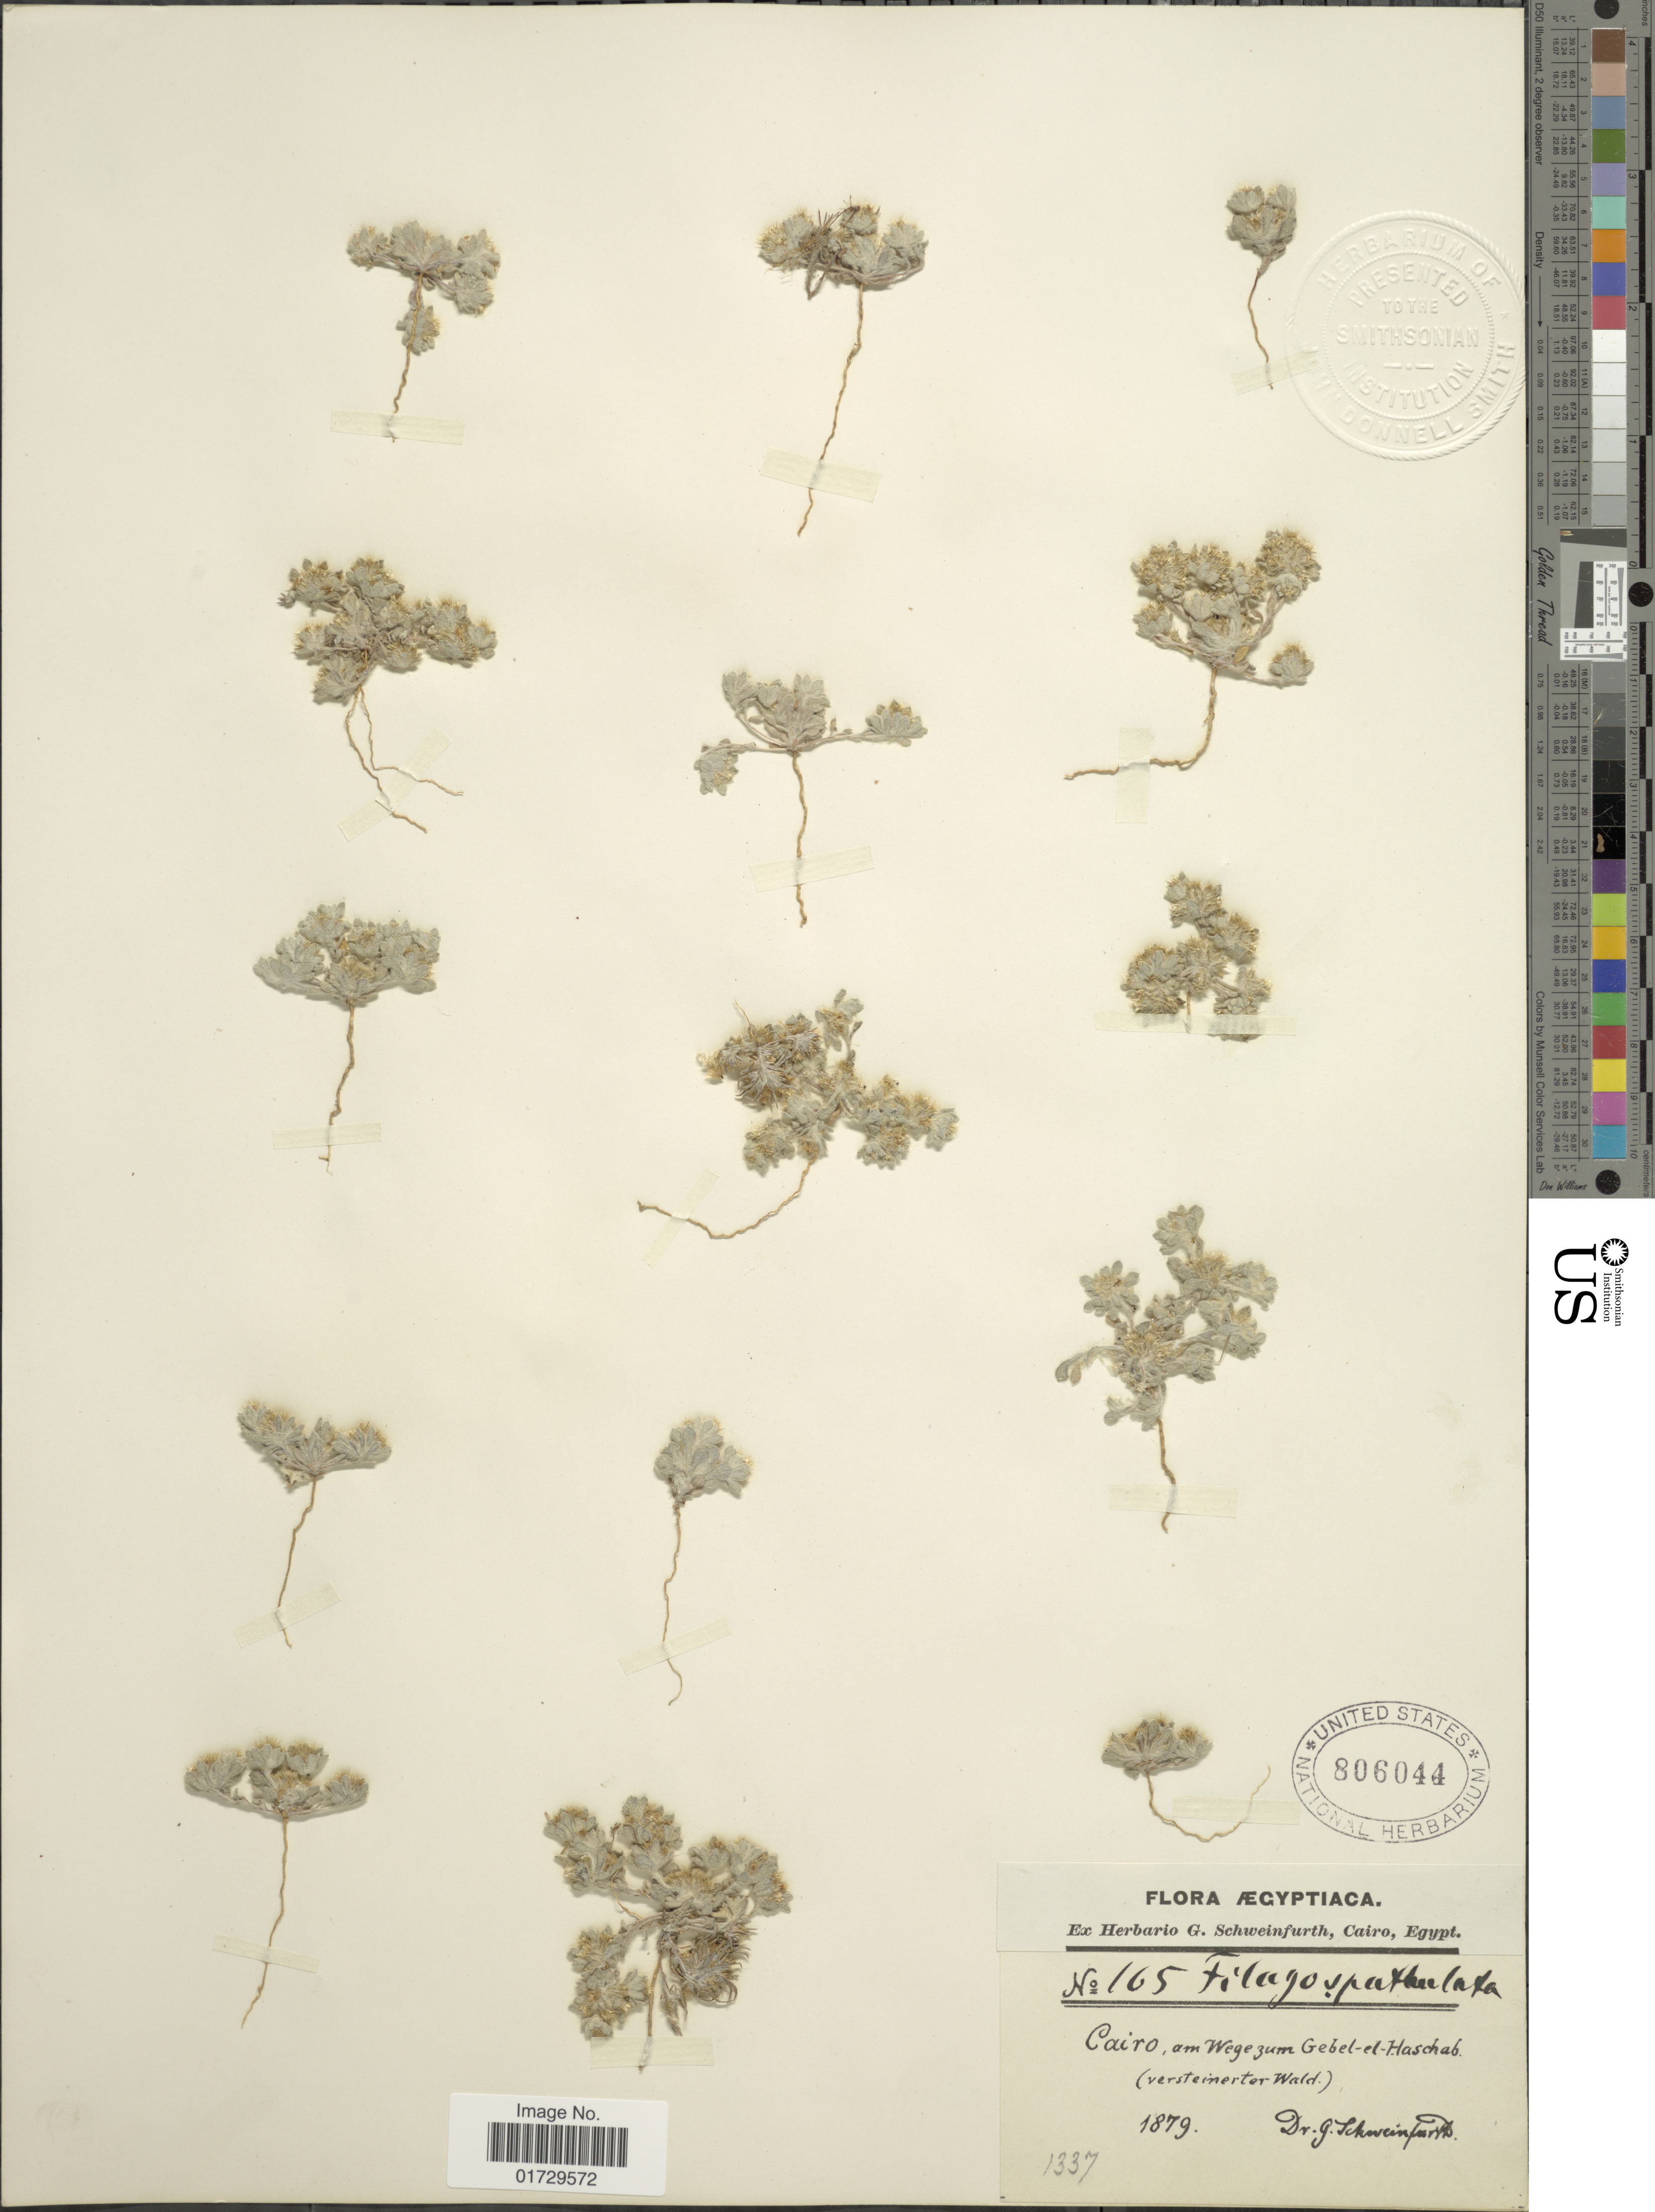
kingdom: Plantae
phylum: Tracheophyta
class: Magnoliopsida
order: Asterales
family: Asteraceae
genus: Filago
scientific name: Filago spathulata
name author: C. Presl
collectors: G. A. Schweinfurth (herbarium)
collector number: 165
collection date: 1879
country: Egypt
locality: Cairo, am Wege zum Gebel el Haschab (versteinerter Wald).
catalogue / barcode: US 806044